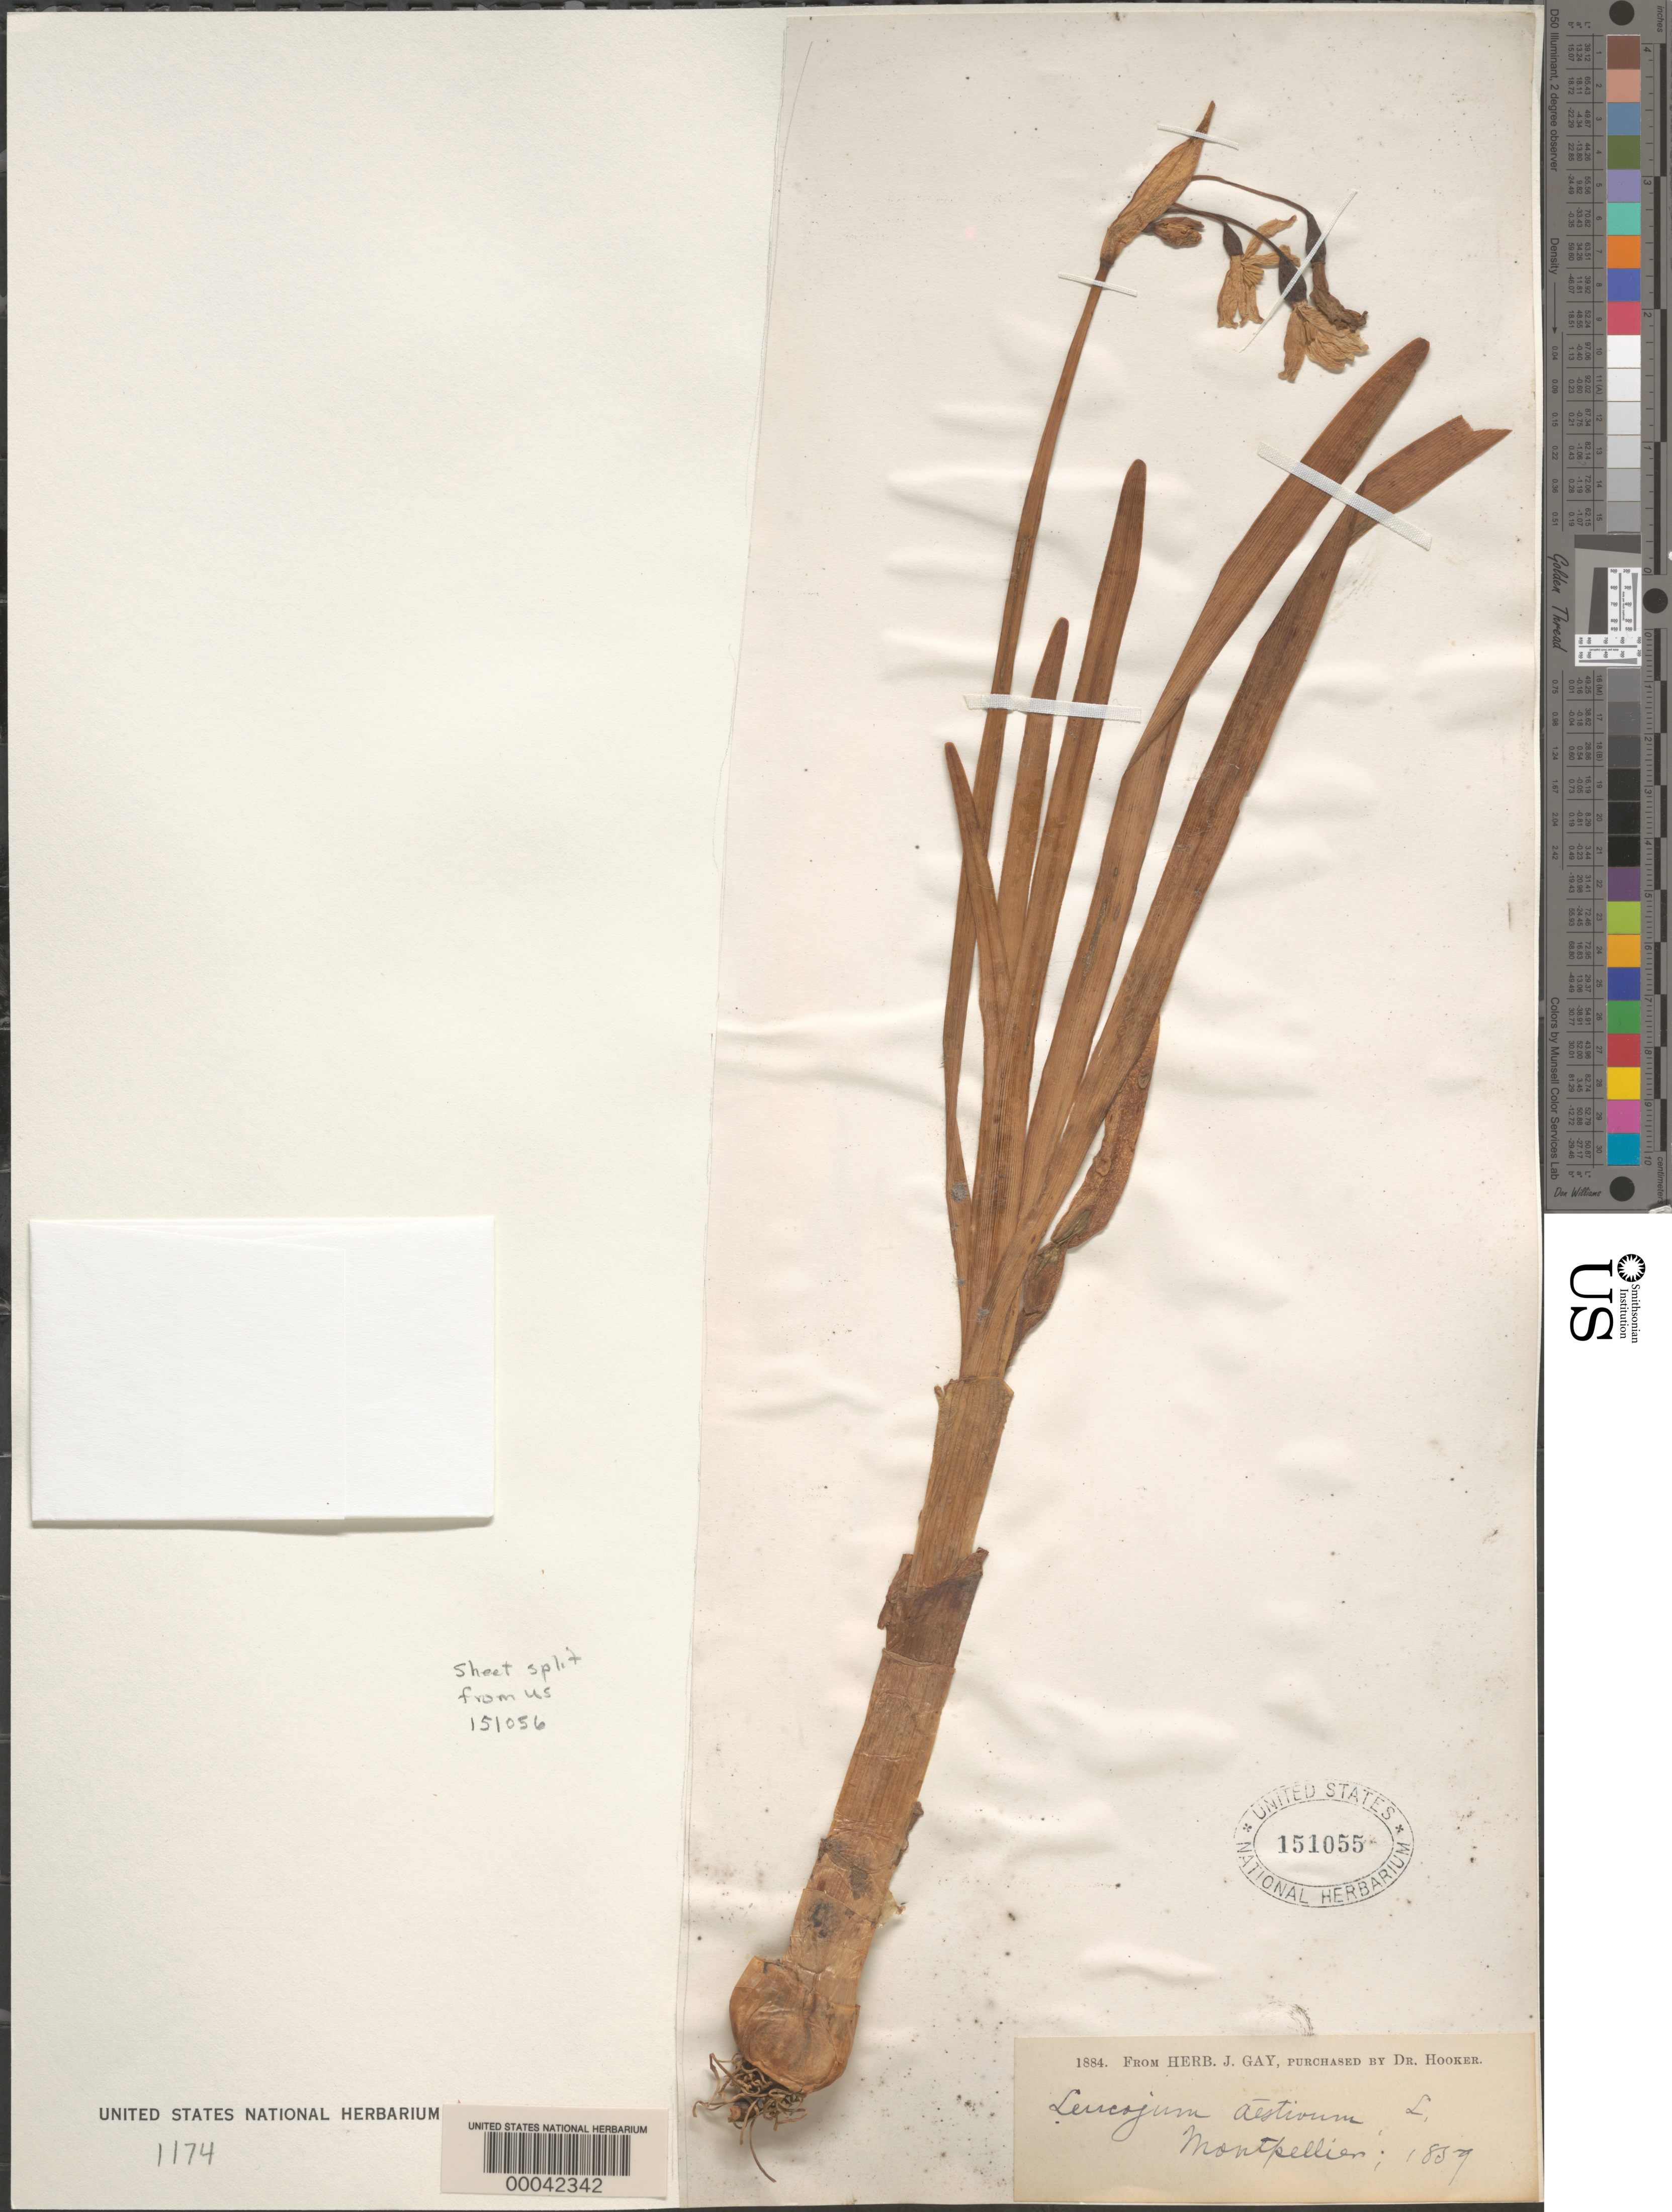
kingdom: Plantae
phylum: Tracheophyta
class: Liliopsida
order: Asparagales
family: Amaryllidaceae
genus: Leucojum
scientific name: Leucojum aestivum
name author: L.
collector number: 1884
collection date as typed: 1859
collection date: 1859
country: France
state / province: Occitanie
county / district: Hérault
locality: Montpellier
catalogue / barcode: US 151055